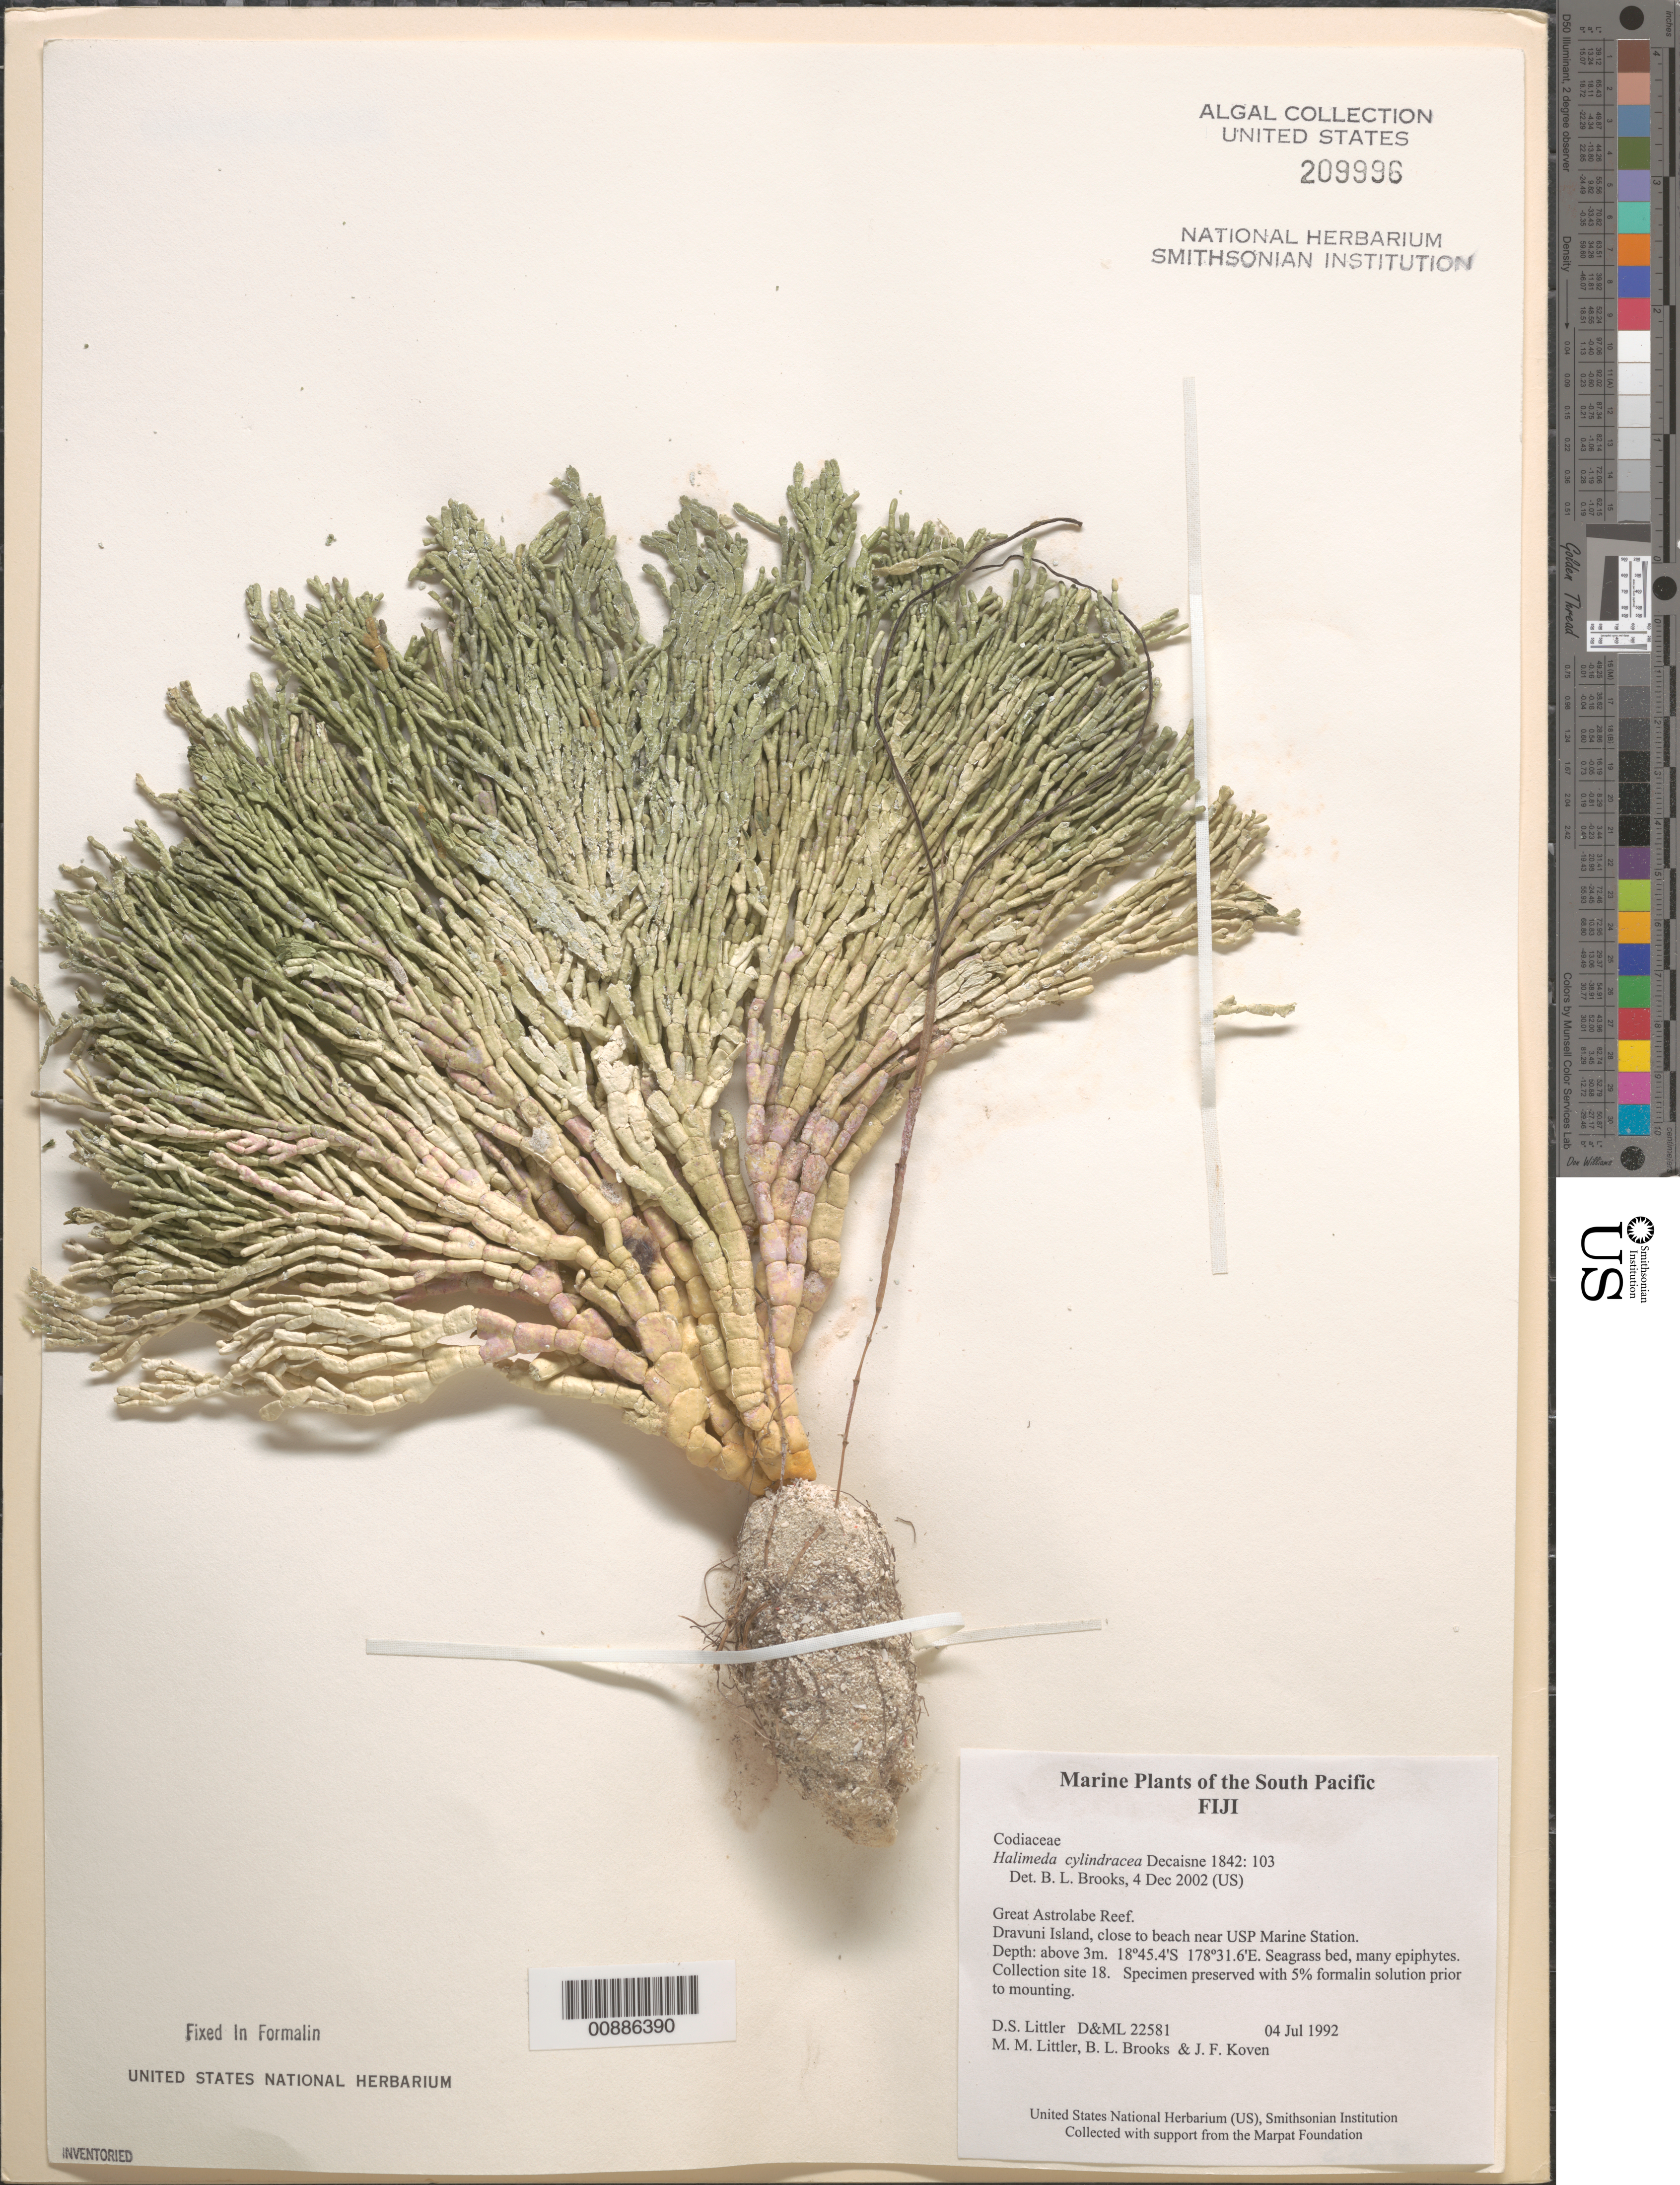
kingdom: Plantae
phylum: Chlorophyta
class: Ulvophyceae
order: Bryopsidales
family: Halimedaceae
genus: Halimeda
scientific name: Halimeda cylindracea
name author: Decne.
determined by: Brooks, B. L., (BOT), Smithsonian Institution - National Museum of Natural History (UNITED STATES)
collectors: D. S. Littler, M. M. Littler, B. Brooks & J. Koven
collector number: D&ML 22581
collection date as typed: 04 Jul 1992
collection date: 1992-07-04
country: Fiji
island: Dravuni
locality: Great Astrolabe Reef, close to beach near USP Marine Station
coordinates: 18 45.4'S, 178 31.6'E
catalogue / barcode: US 209996